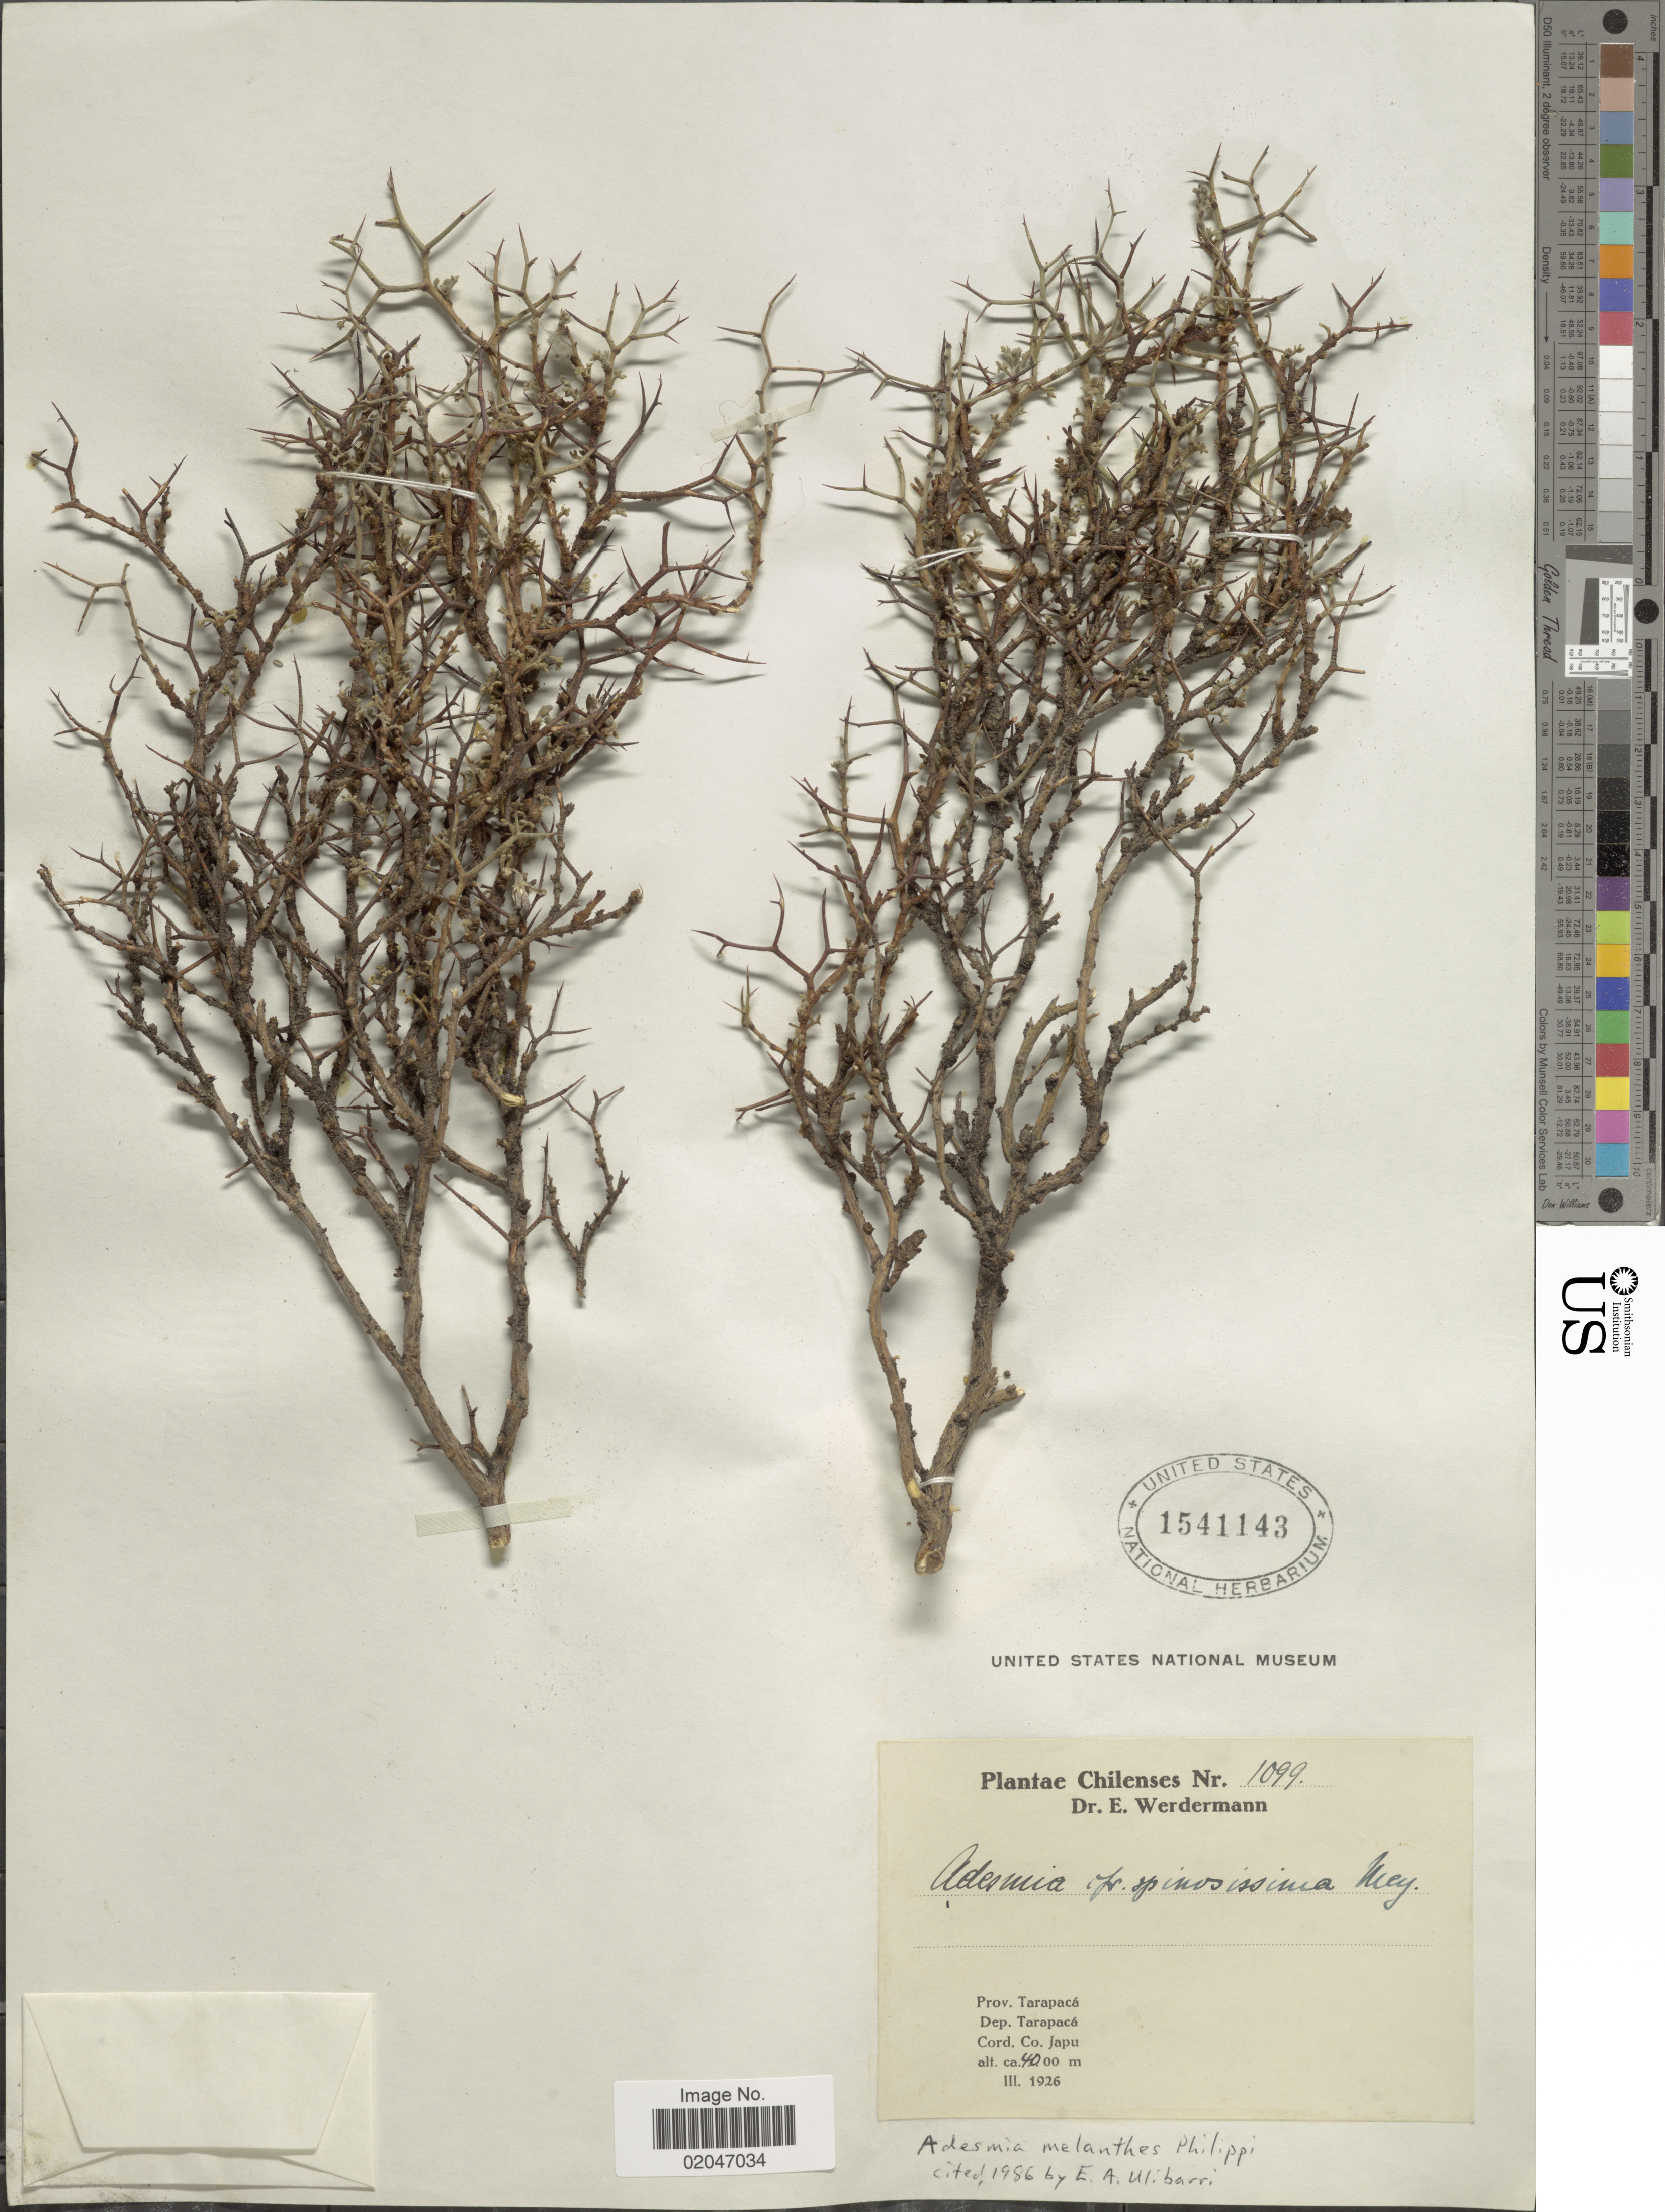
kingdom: Plantae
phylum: Tracheophyta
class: Magnoliopsida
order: Fabales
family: Fabaceae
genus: Adesmia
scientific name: Adesmia melanthes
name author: Phil.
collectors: E. Werdermann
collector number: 1099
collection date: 1926-03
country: Chile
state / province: Tarapacá (I)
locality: Dep. Tarapaca, Cord. Co. Japu.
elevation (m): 4000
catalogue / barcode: US 1541143